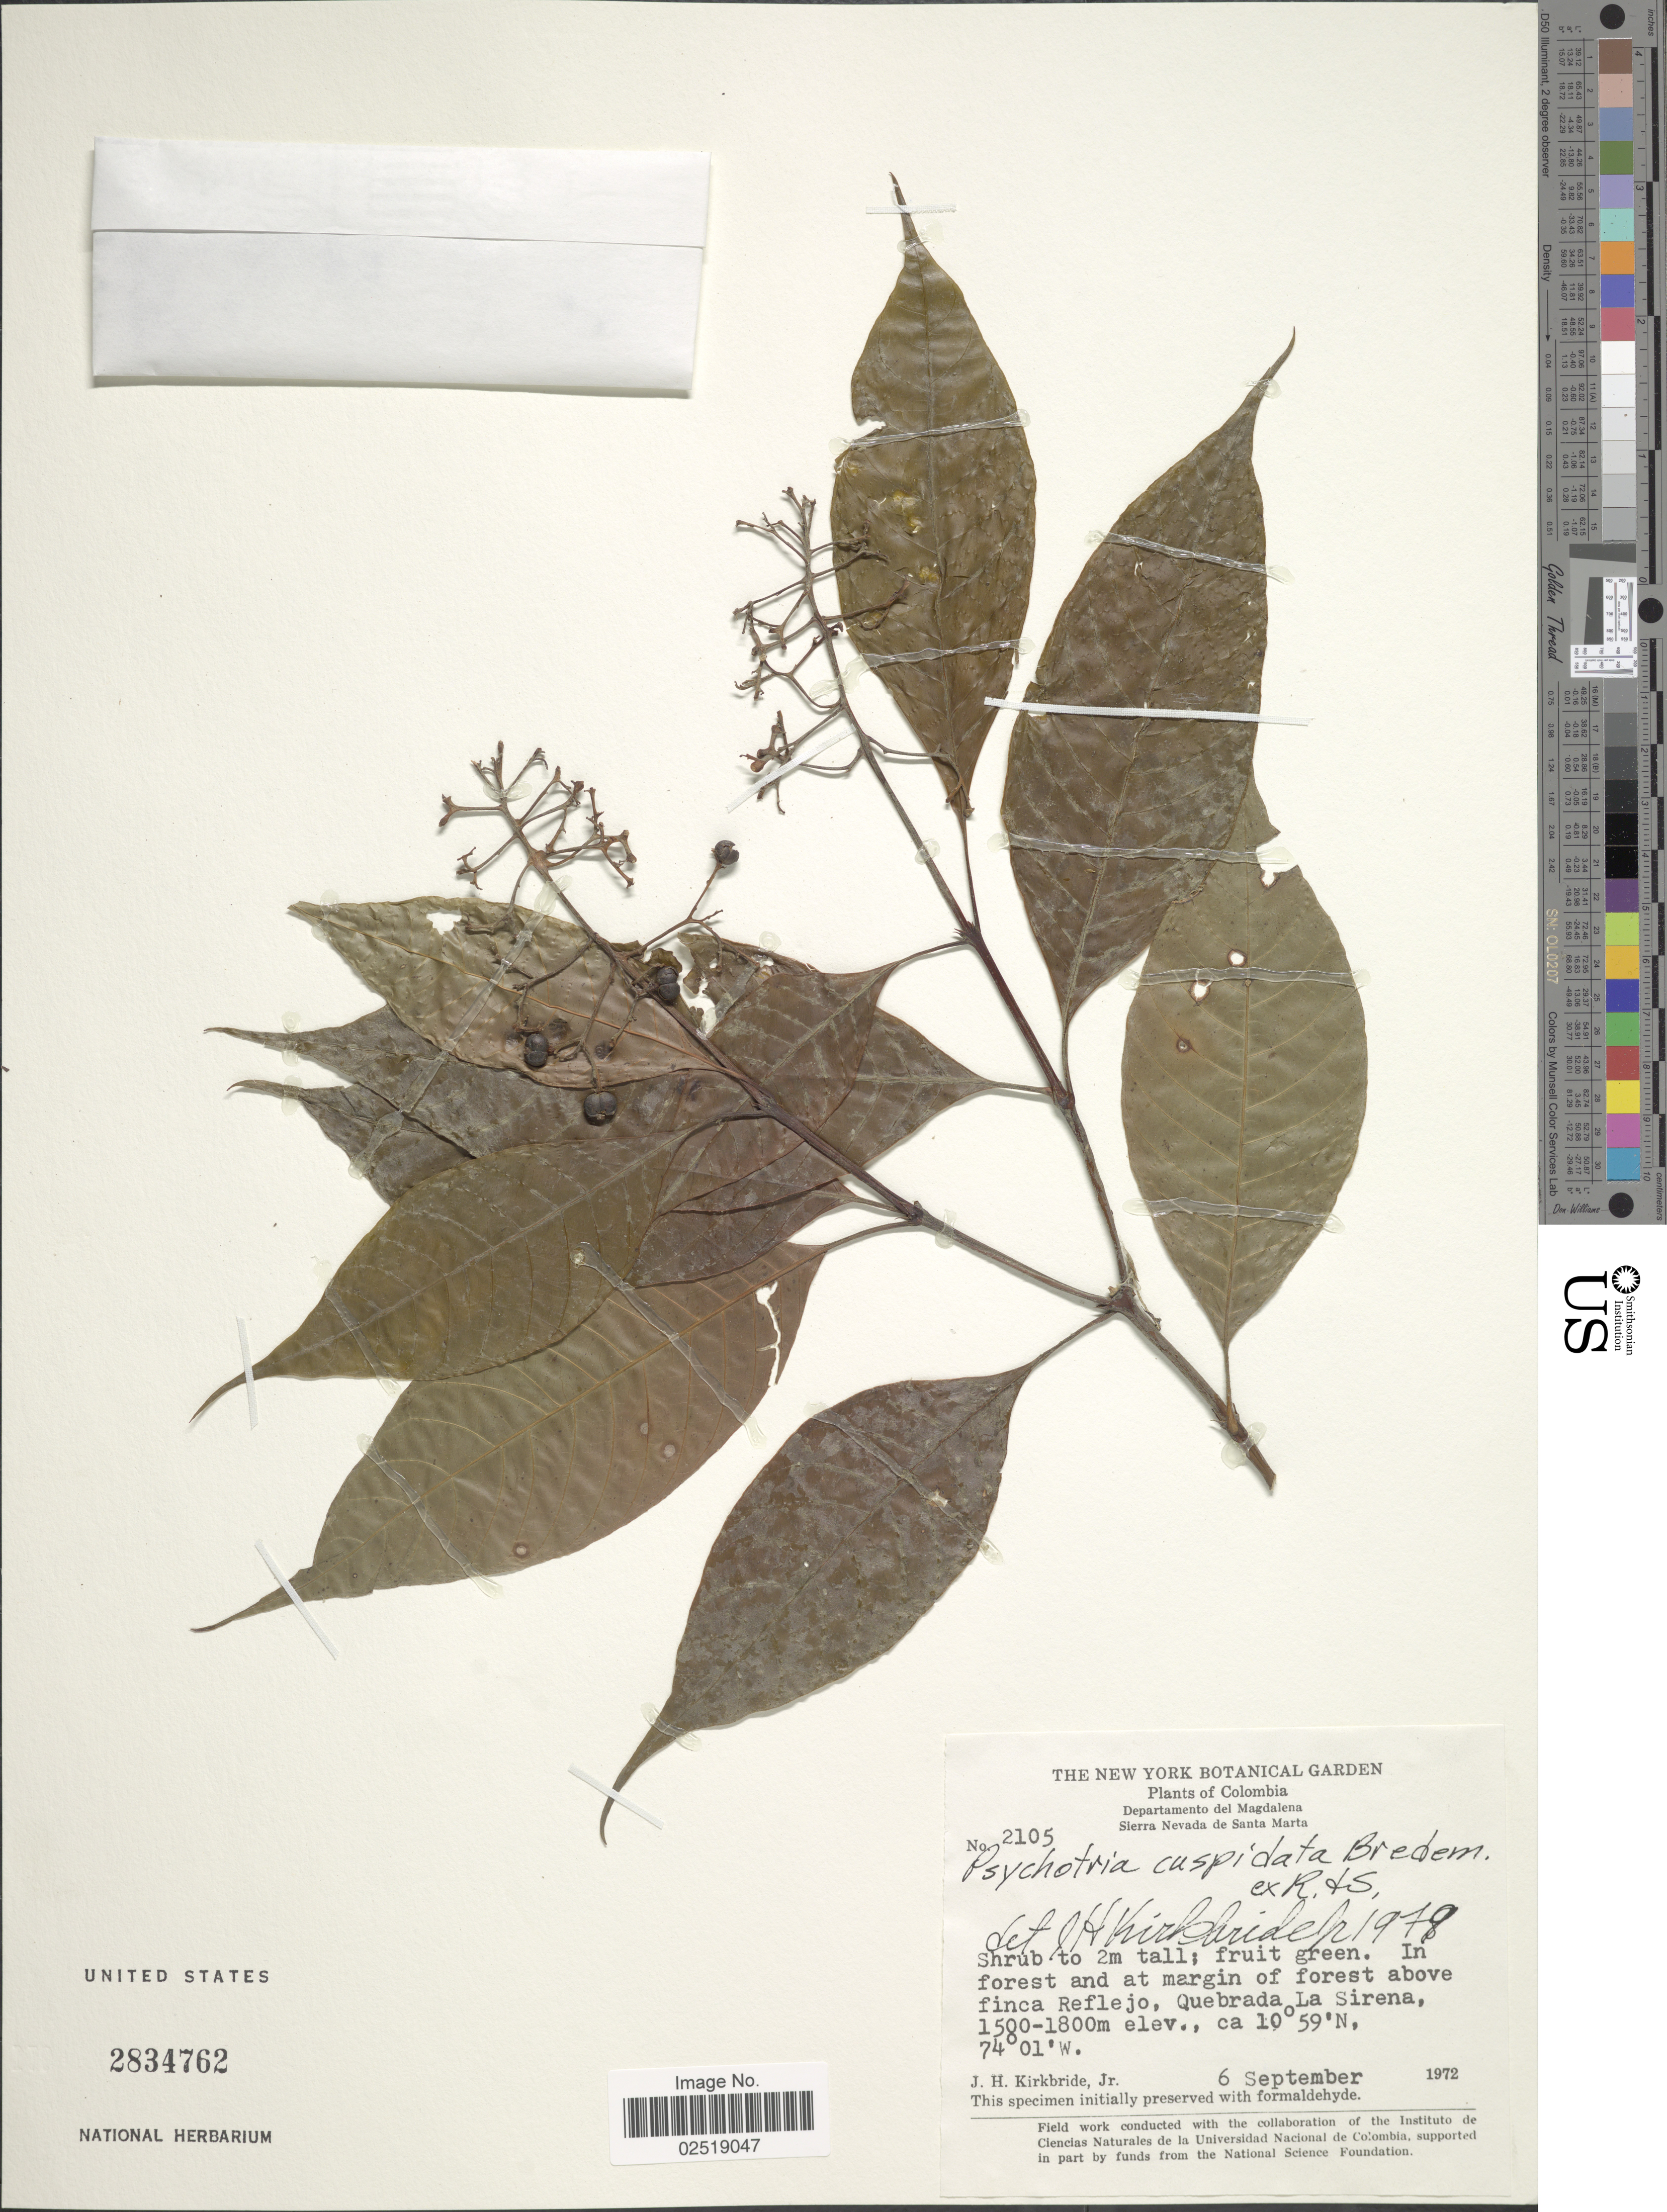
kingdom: Plantae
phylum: Tracheophyta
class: Magnoliopsida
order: Gentianales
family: Rubiaceae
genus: Psychotria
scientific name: Psychotria cuspidata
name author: Bredem. ex Schult.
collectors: J. H. Kirkbride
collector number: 2105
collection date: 1972-09-06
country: Colombia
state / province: Magdalena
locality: Departamento del Magdalena. Sierra Nevada de Santa Marta. In forest and at margin of forest above finca Reflejo, Quebrada La Sirena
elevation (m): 1500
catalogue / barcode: US 2834762